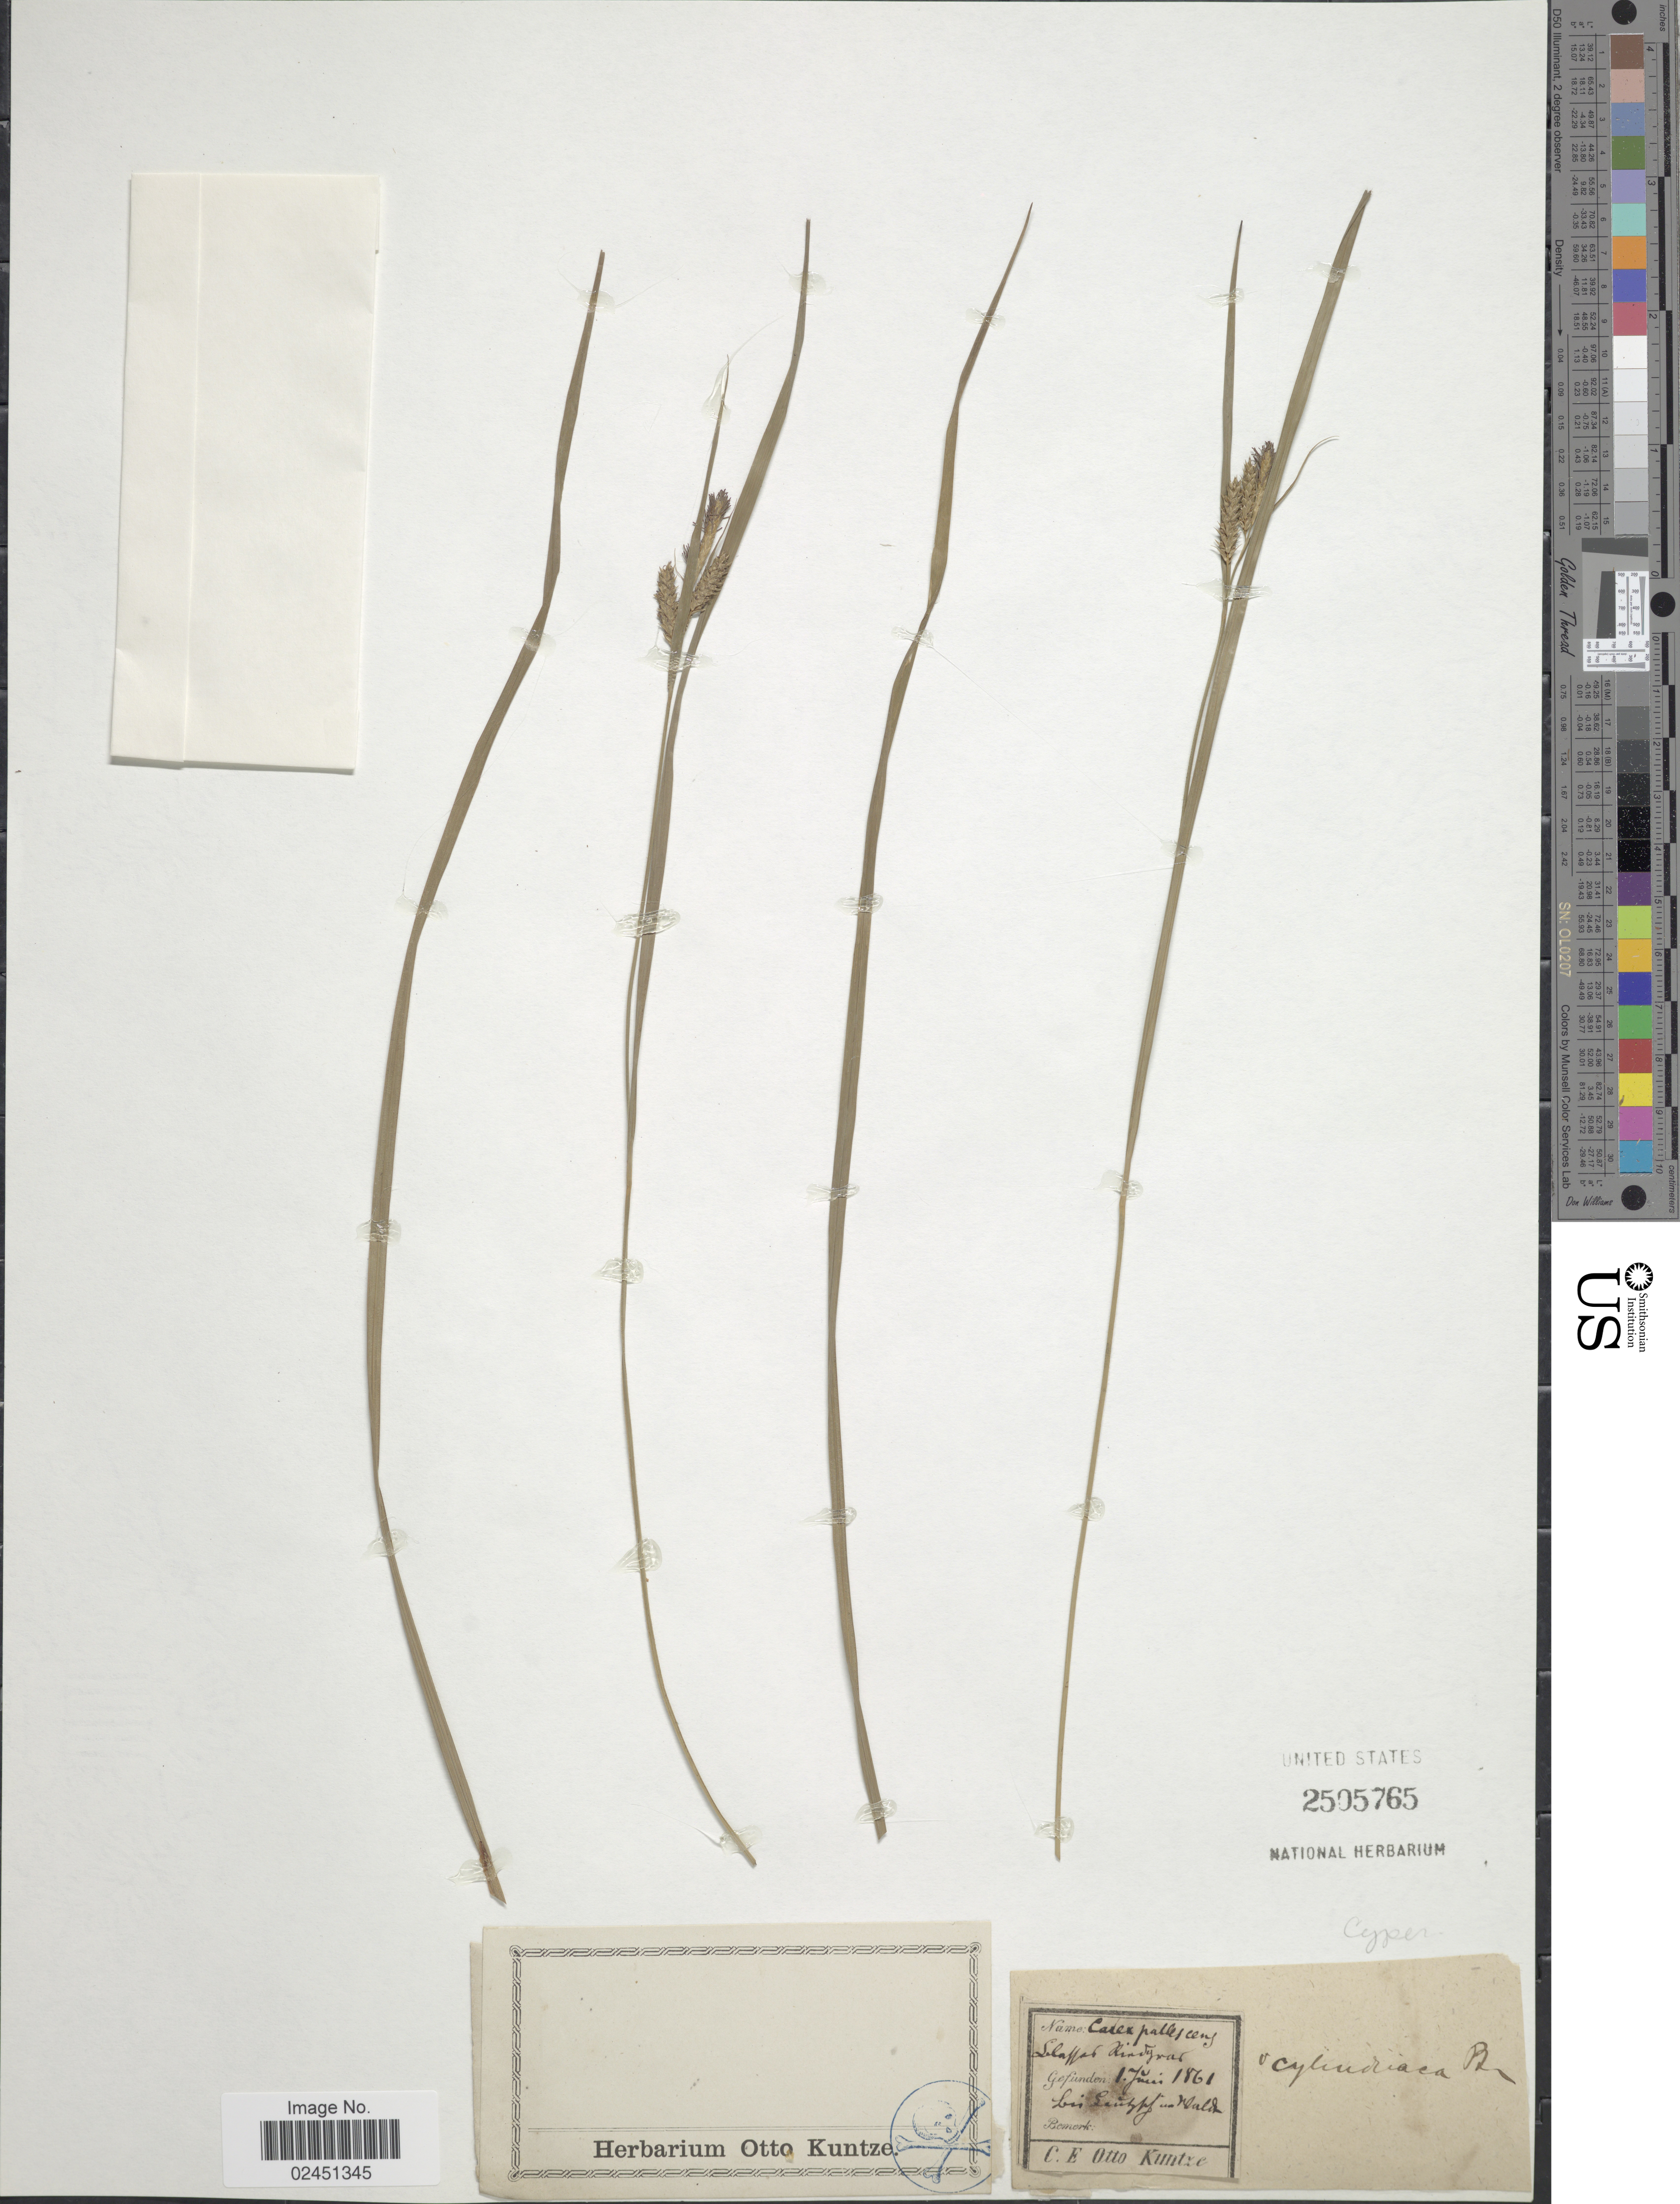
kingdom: Plantae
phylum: Tracheophyta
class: Liliopsida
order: Poales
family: Cyperaceae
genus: Carex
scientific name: Carex pallescens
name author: L.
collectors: C.E.O. Kuntze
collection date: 1861-06-01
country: Germany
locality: Bei Linitz [interpreted] Walden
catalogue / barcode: US 2505765